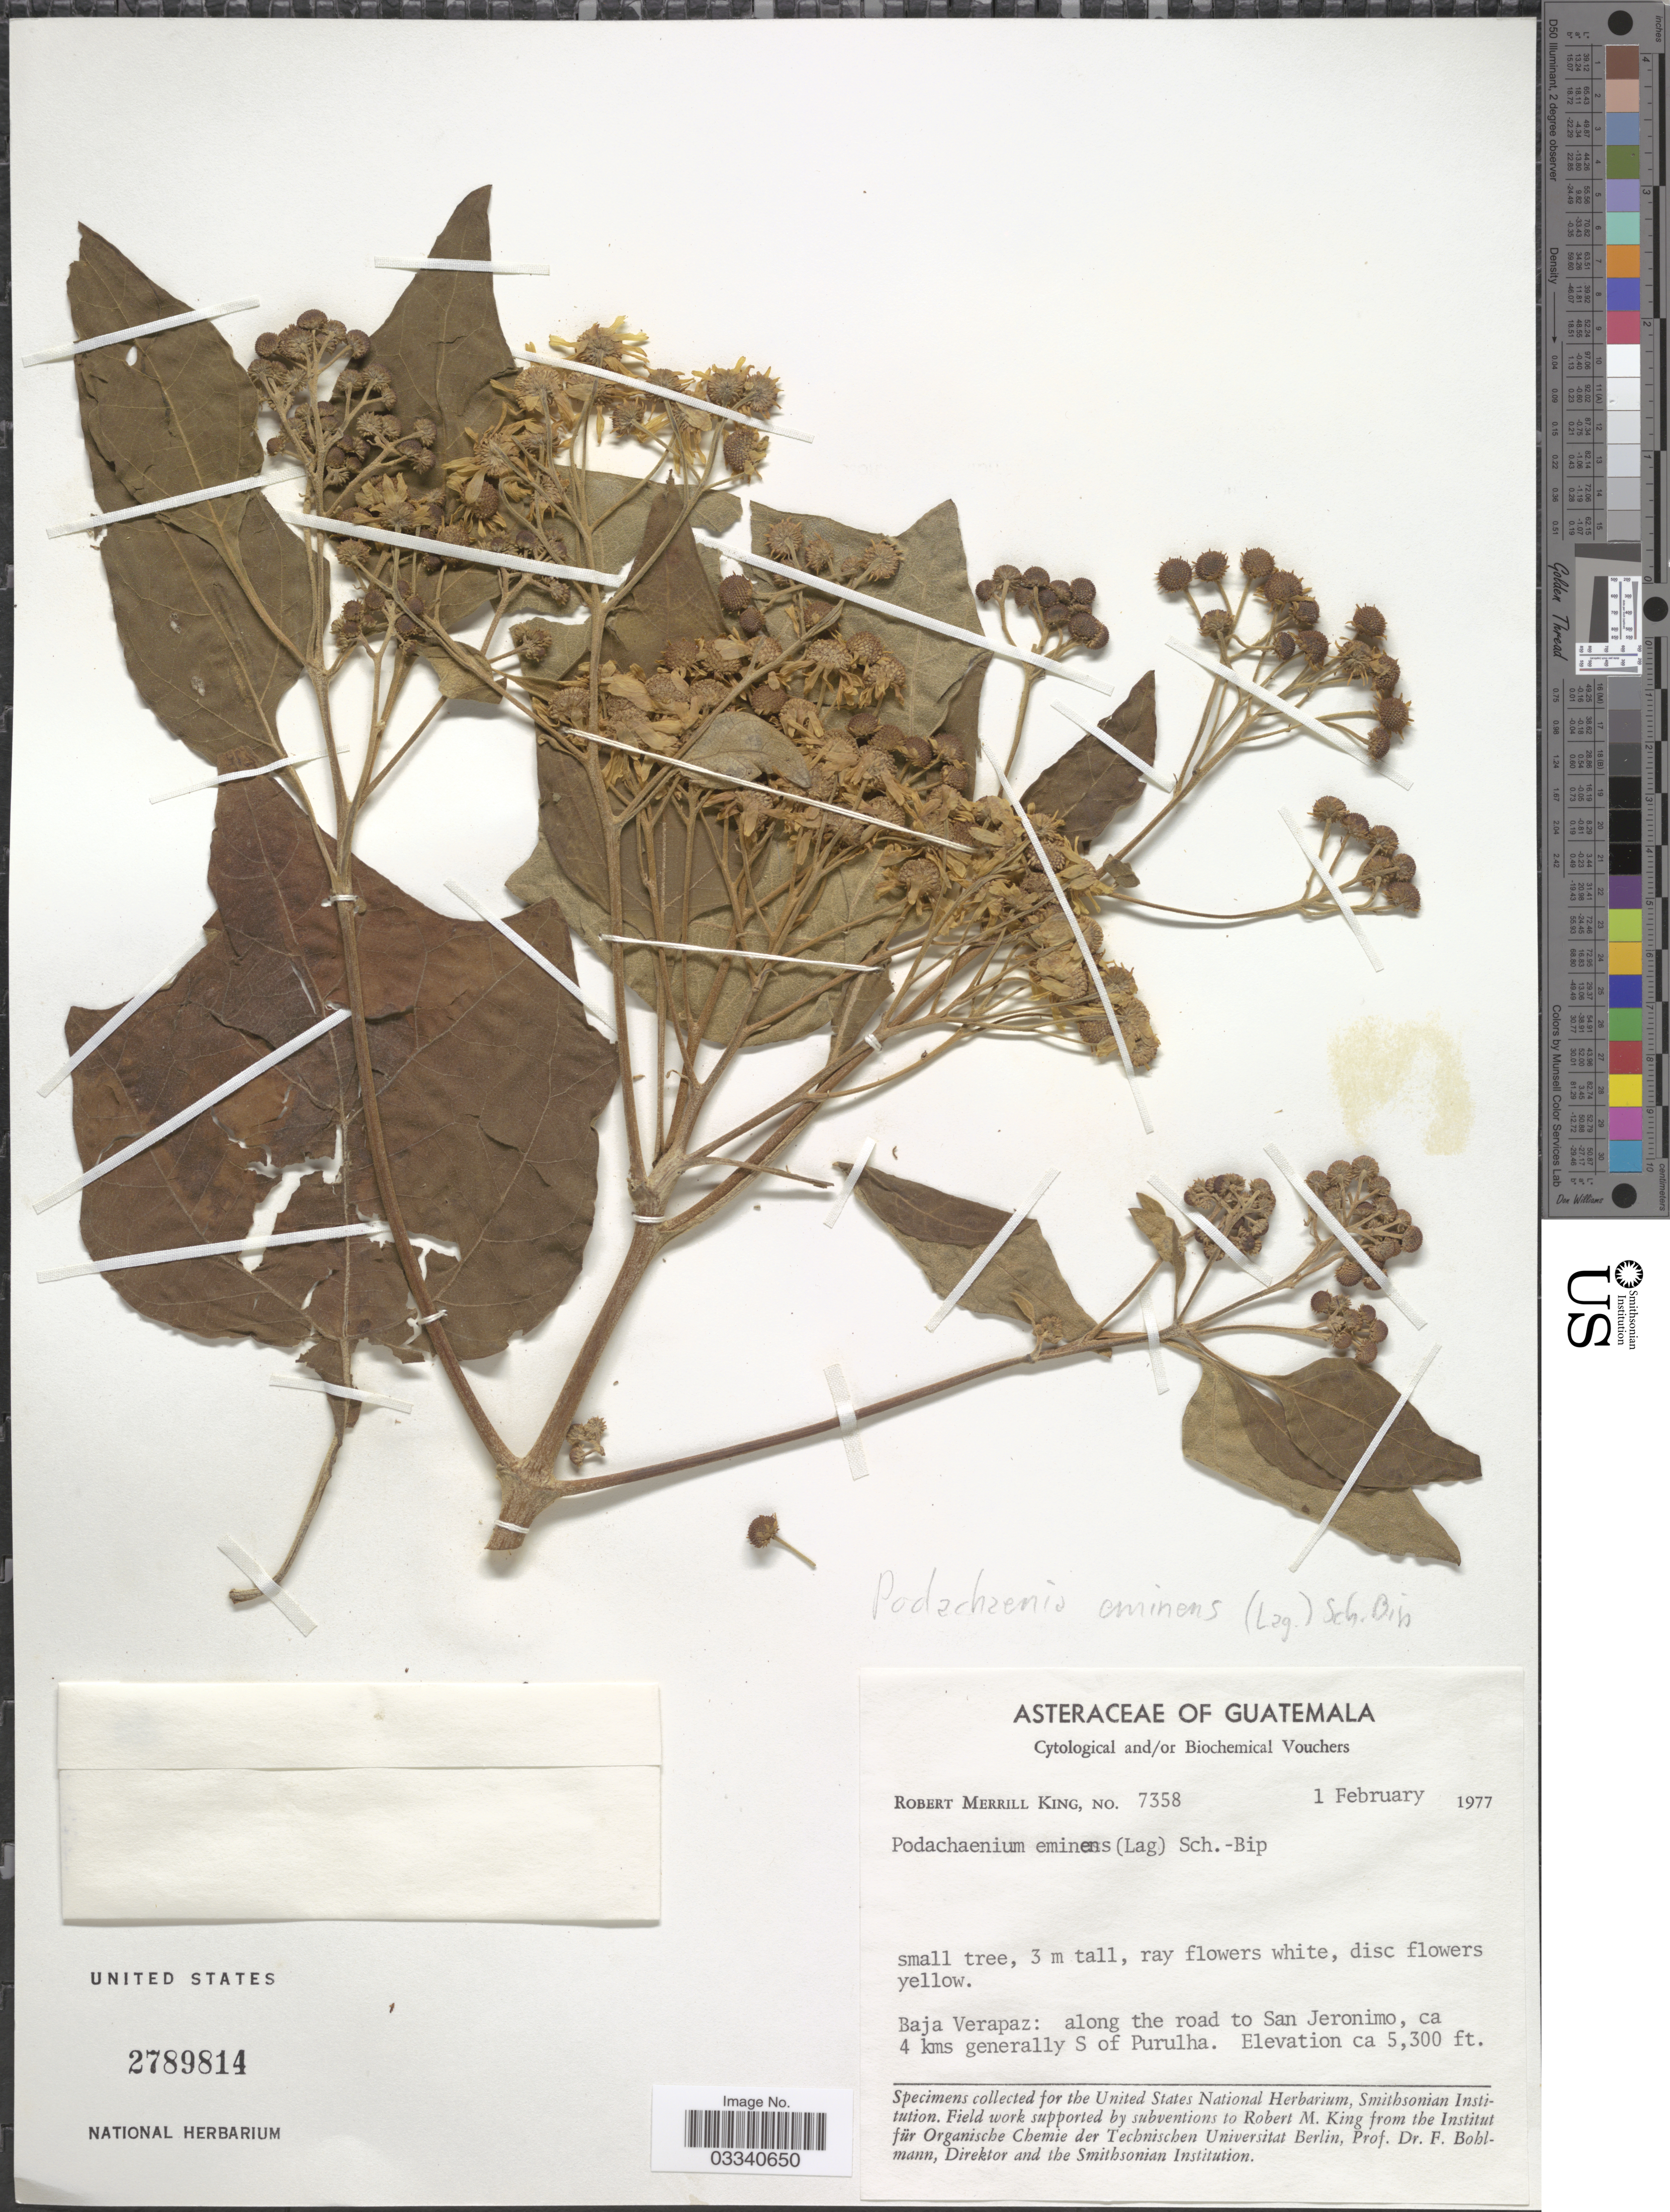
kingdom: Plantae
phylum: Tracheophyta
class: Magnoliopsida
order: Asterales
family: Asteraceae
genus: Podachaenium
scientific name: Podachaenium eminens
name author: (Lag.) Sch. Bip. ex Sch. Bip.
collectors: R. M. King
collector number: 7358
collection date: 1977-02-01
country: Guatemala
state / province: Baja Verapaz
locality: Along the road to San Jeronimo, ca 4 kms generally S of Purulha.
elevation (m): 1615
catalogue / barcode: US 2789814